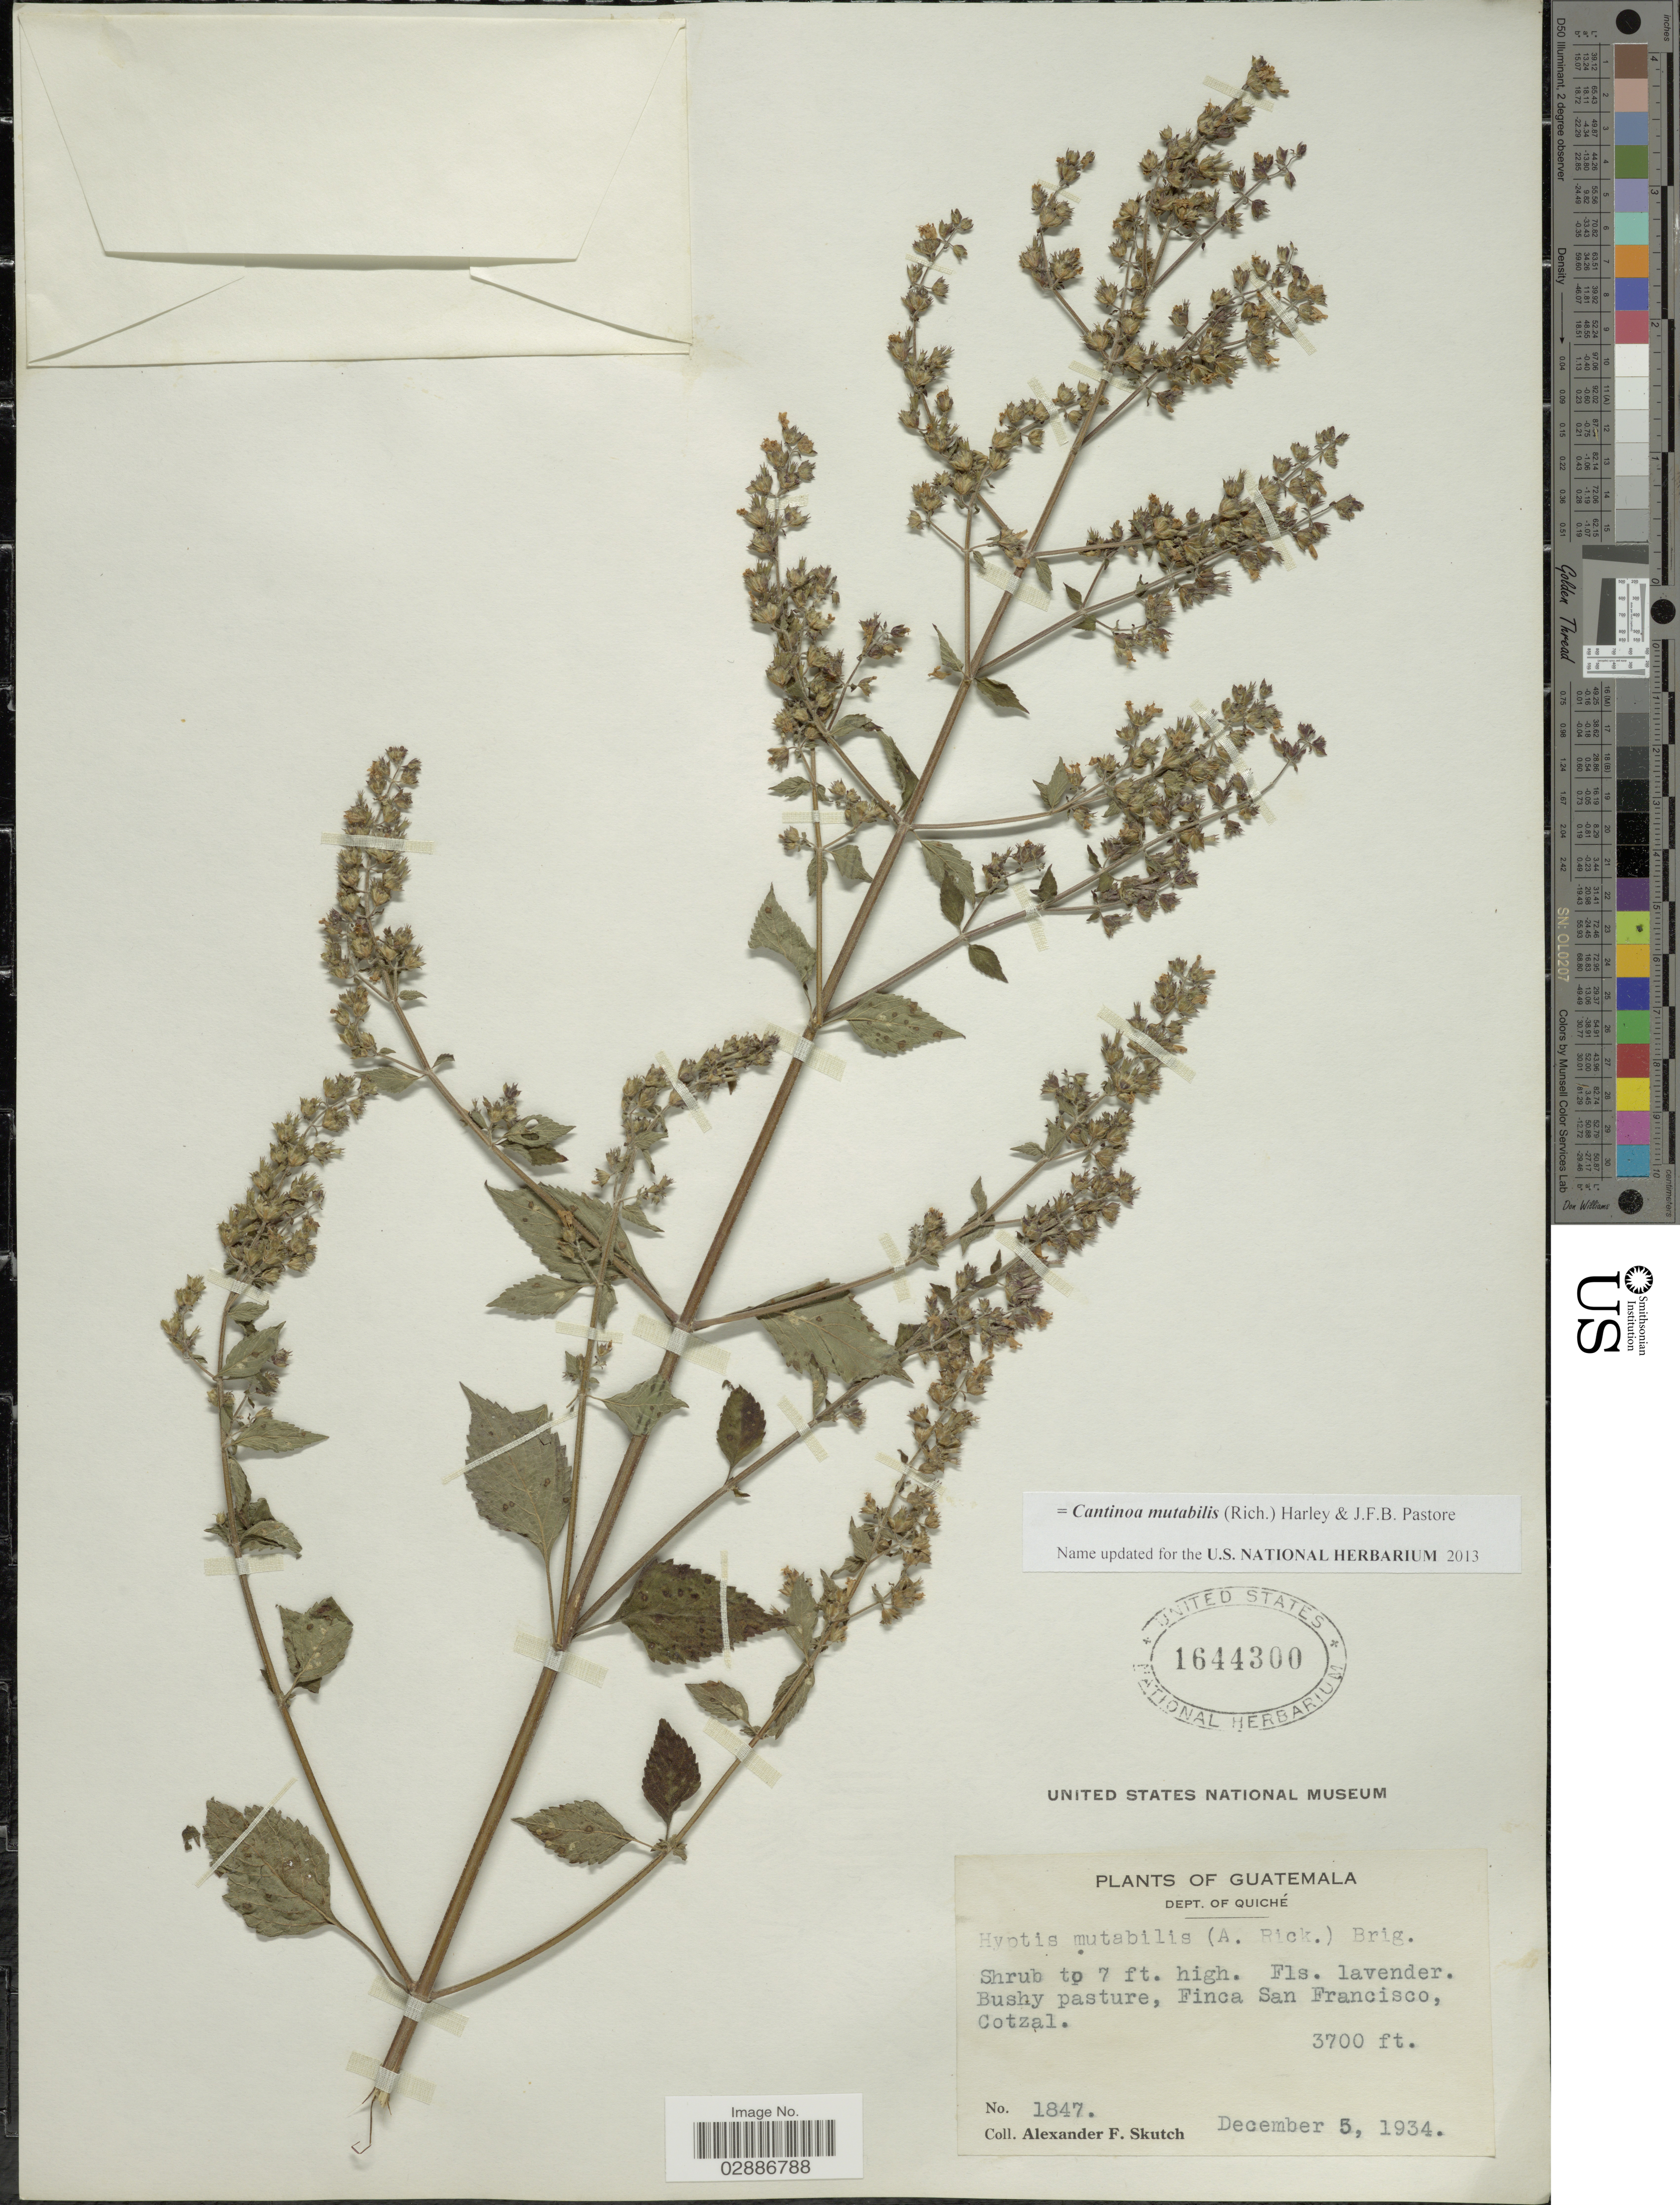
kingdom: Plantae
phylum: Tracheophyta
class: Magnoliopsida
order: Lamiales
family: Lamiaceae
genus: Cantinoa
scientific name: Cantinoa mutabilis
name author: (Rich.) Harley & J.F.B. Pastore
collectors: A. F. Skutch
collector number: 1847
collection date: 1934-12-05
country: Guatemala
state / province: El Quiché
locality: Dept. of Quiché. Finca San Francisco, Cotzal.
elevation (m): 1128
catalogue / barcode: US 1644300